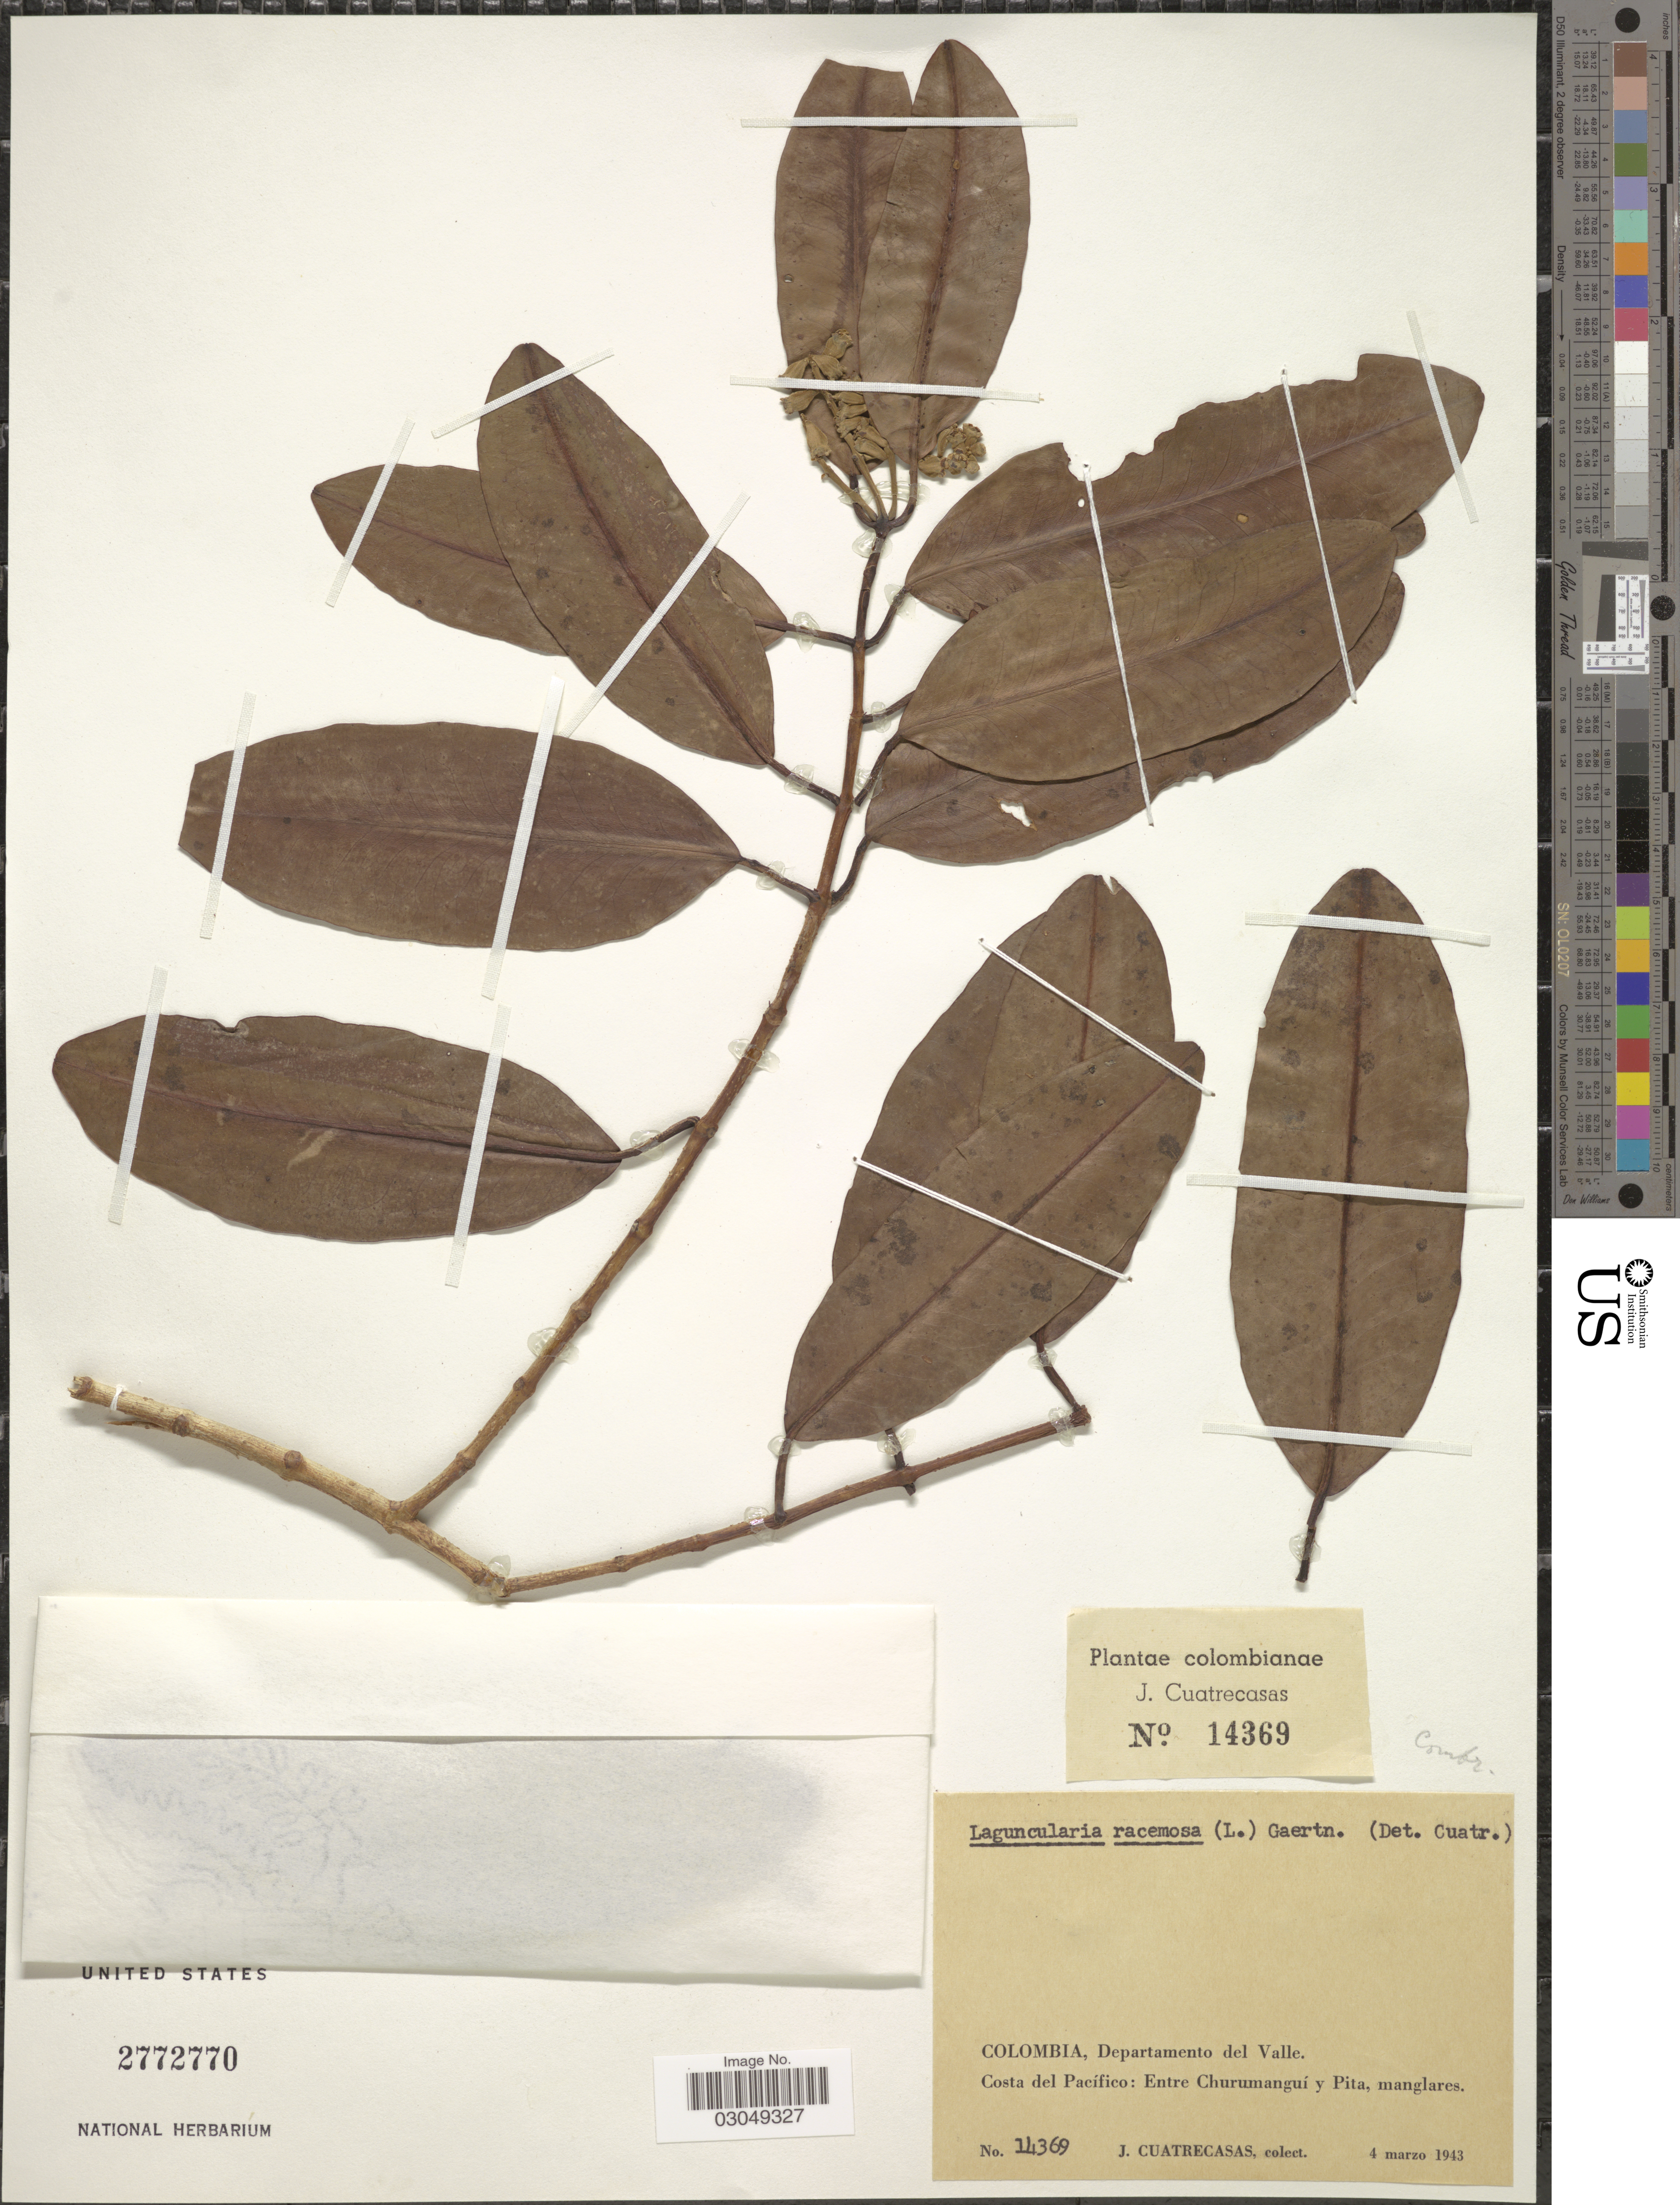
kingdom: Plantae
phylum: Tracheophyta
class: Magnoliopsida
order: Myrtales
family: Combretaceae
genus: Laguncularia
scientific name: Laguncularia racemosa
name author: (L.) C.F. Gaertn.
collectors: J. Cuatrecasas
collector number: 14369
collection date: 1943-03-04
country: Colombia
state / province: Valle del Cauca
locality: Departamento del Valle. Costa del Pacífico: Entre Churumanguí y Pita, manglares.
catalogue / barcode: US 2772770